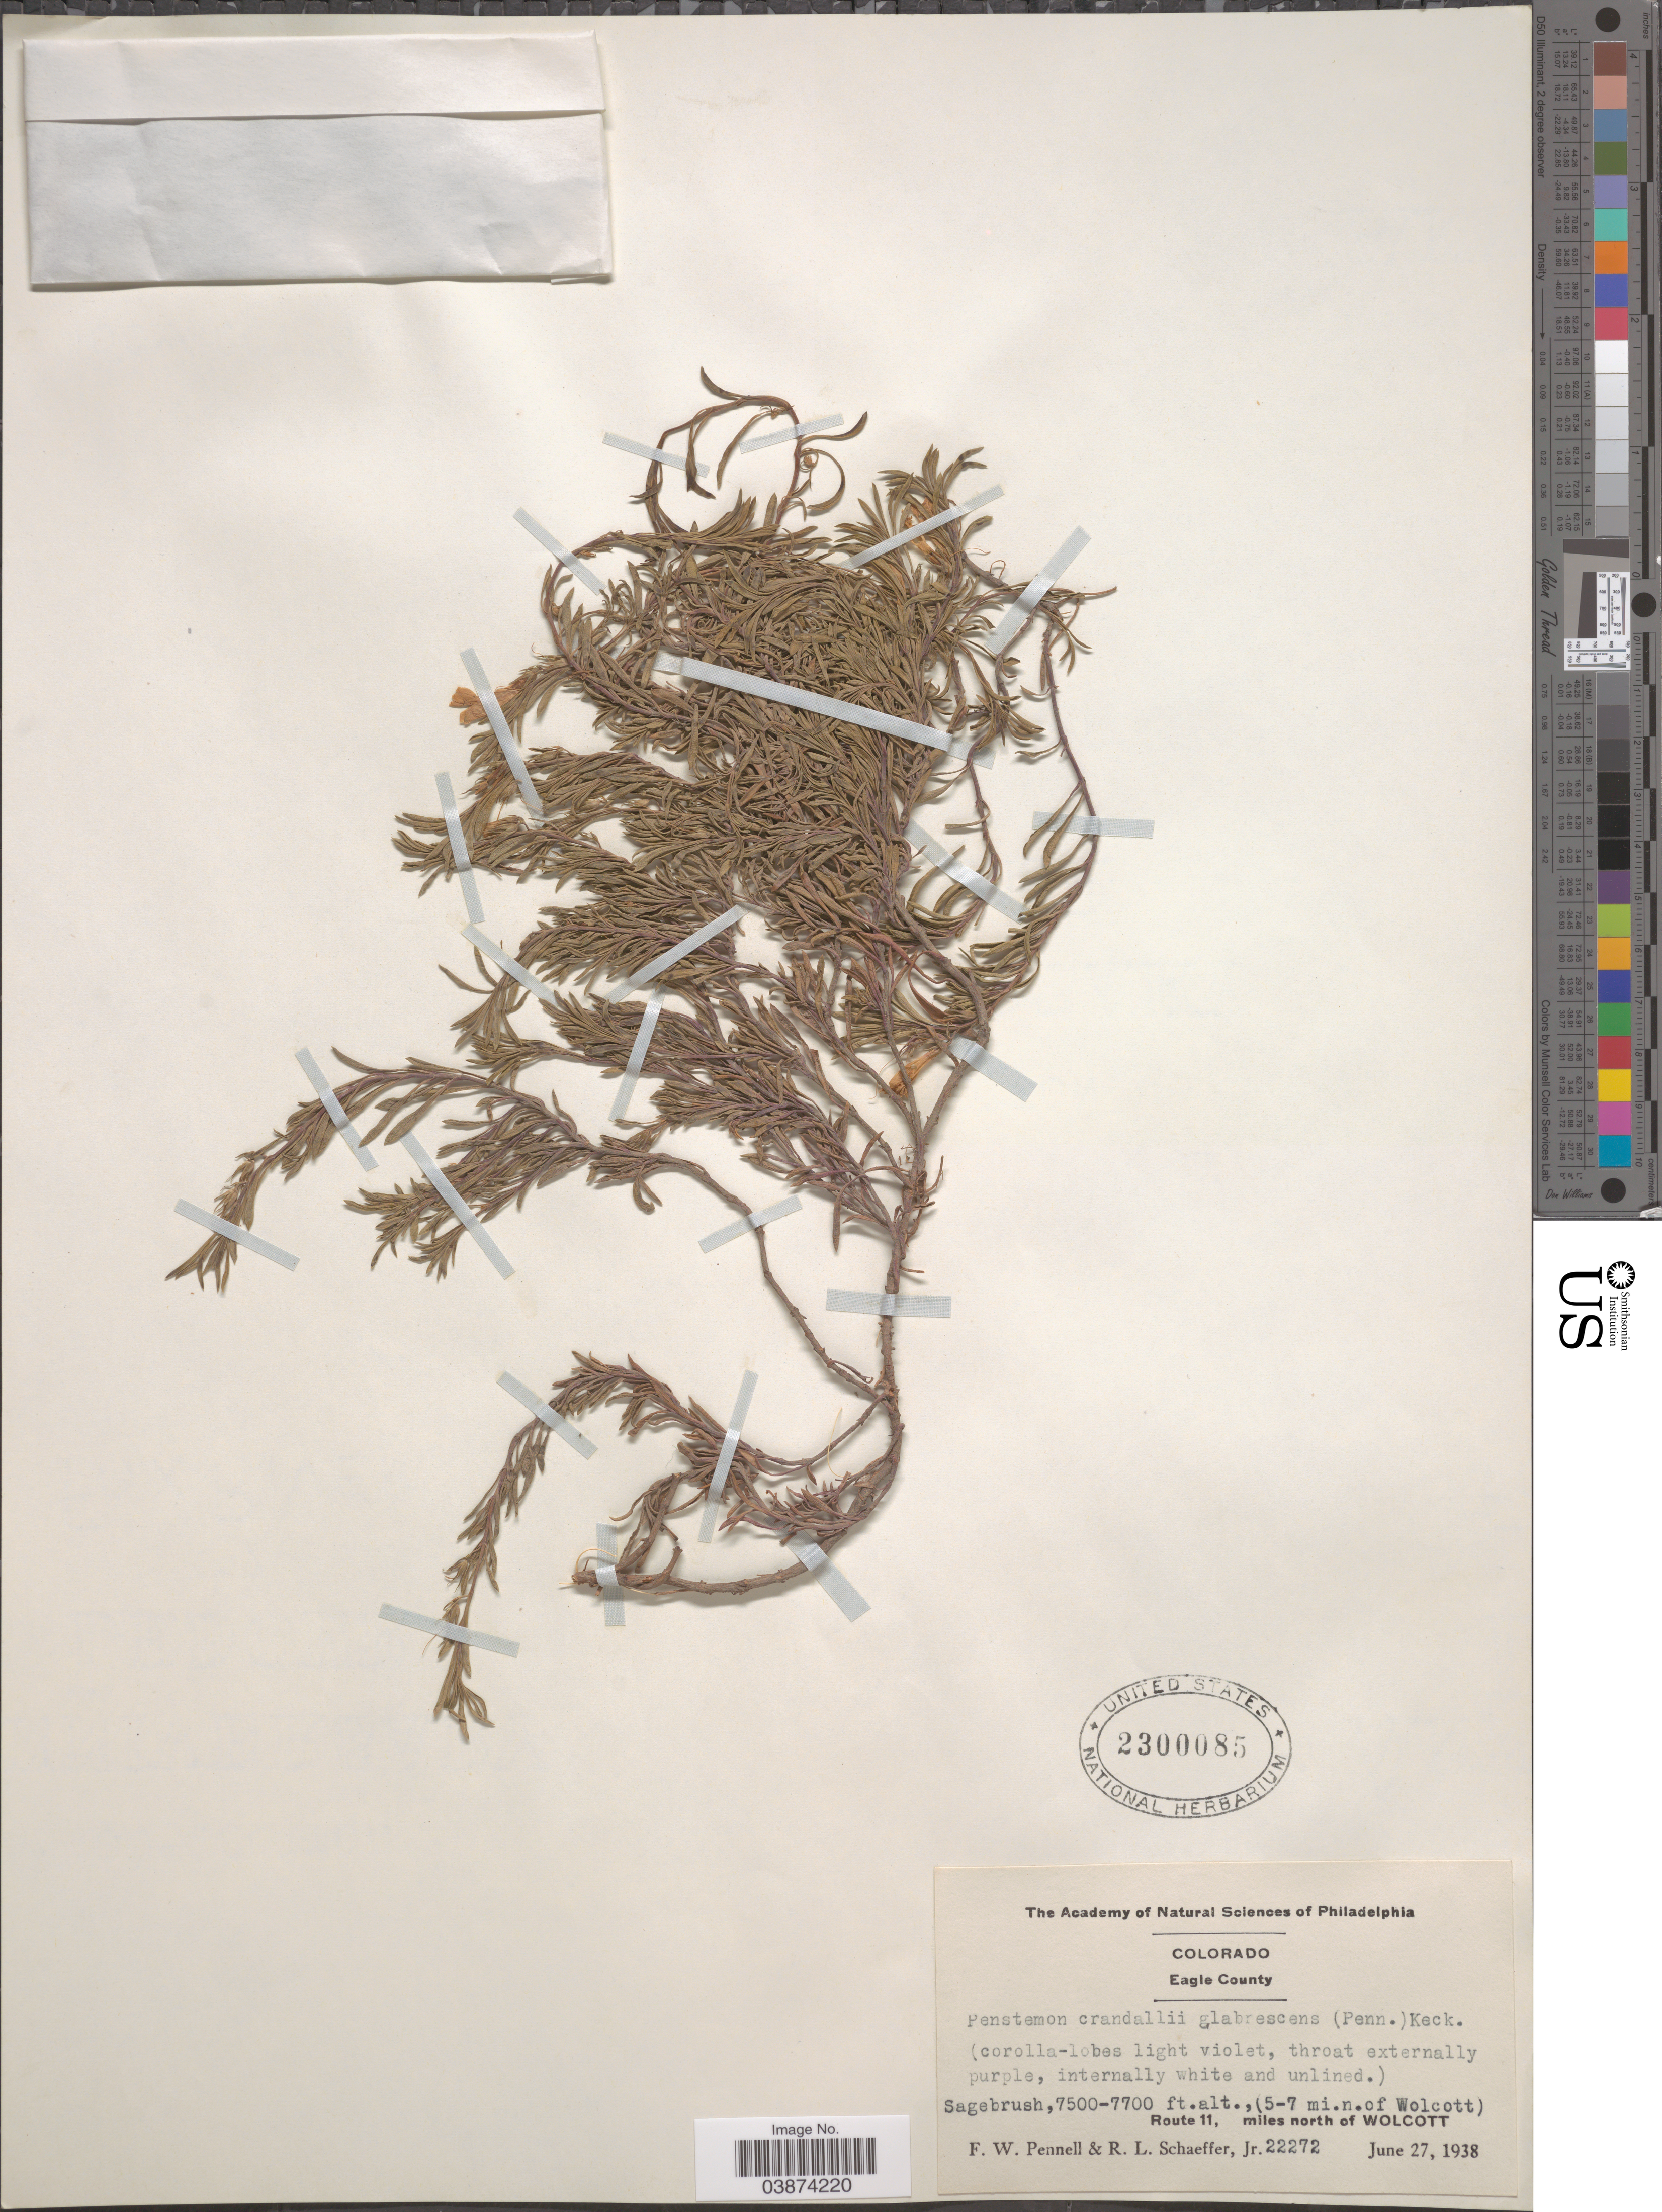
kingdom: Plantae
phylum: Tracheophyta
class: Magnoliopsida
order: Lamiales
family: Plantaginaceae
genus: Penstemon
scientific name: Penstemon crandallii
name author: A. Nelson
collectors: F. W. Pennell & R. L. Schaeffer Jr.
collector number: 2272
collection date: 1938-06-27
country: United States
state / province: Colorado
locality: Eagle County. Route 11, 5-7miles north of Wolcott.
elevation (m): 2286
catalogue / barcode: US 2300085